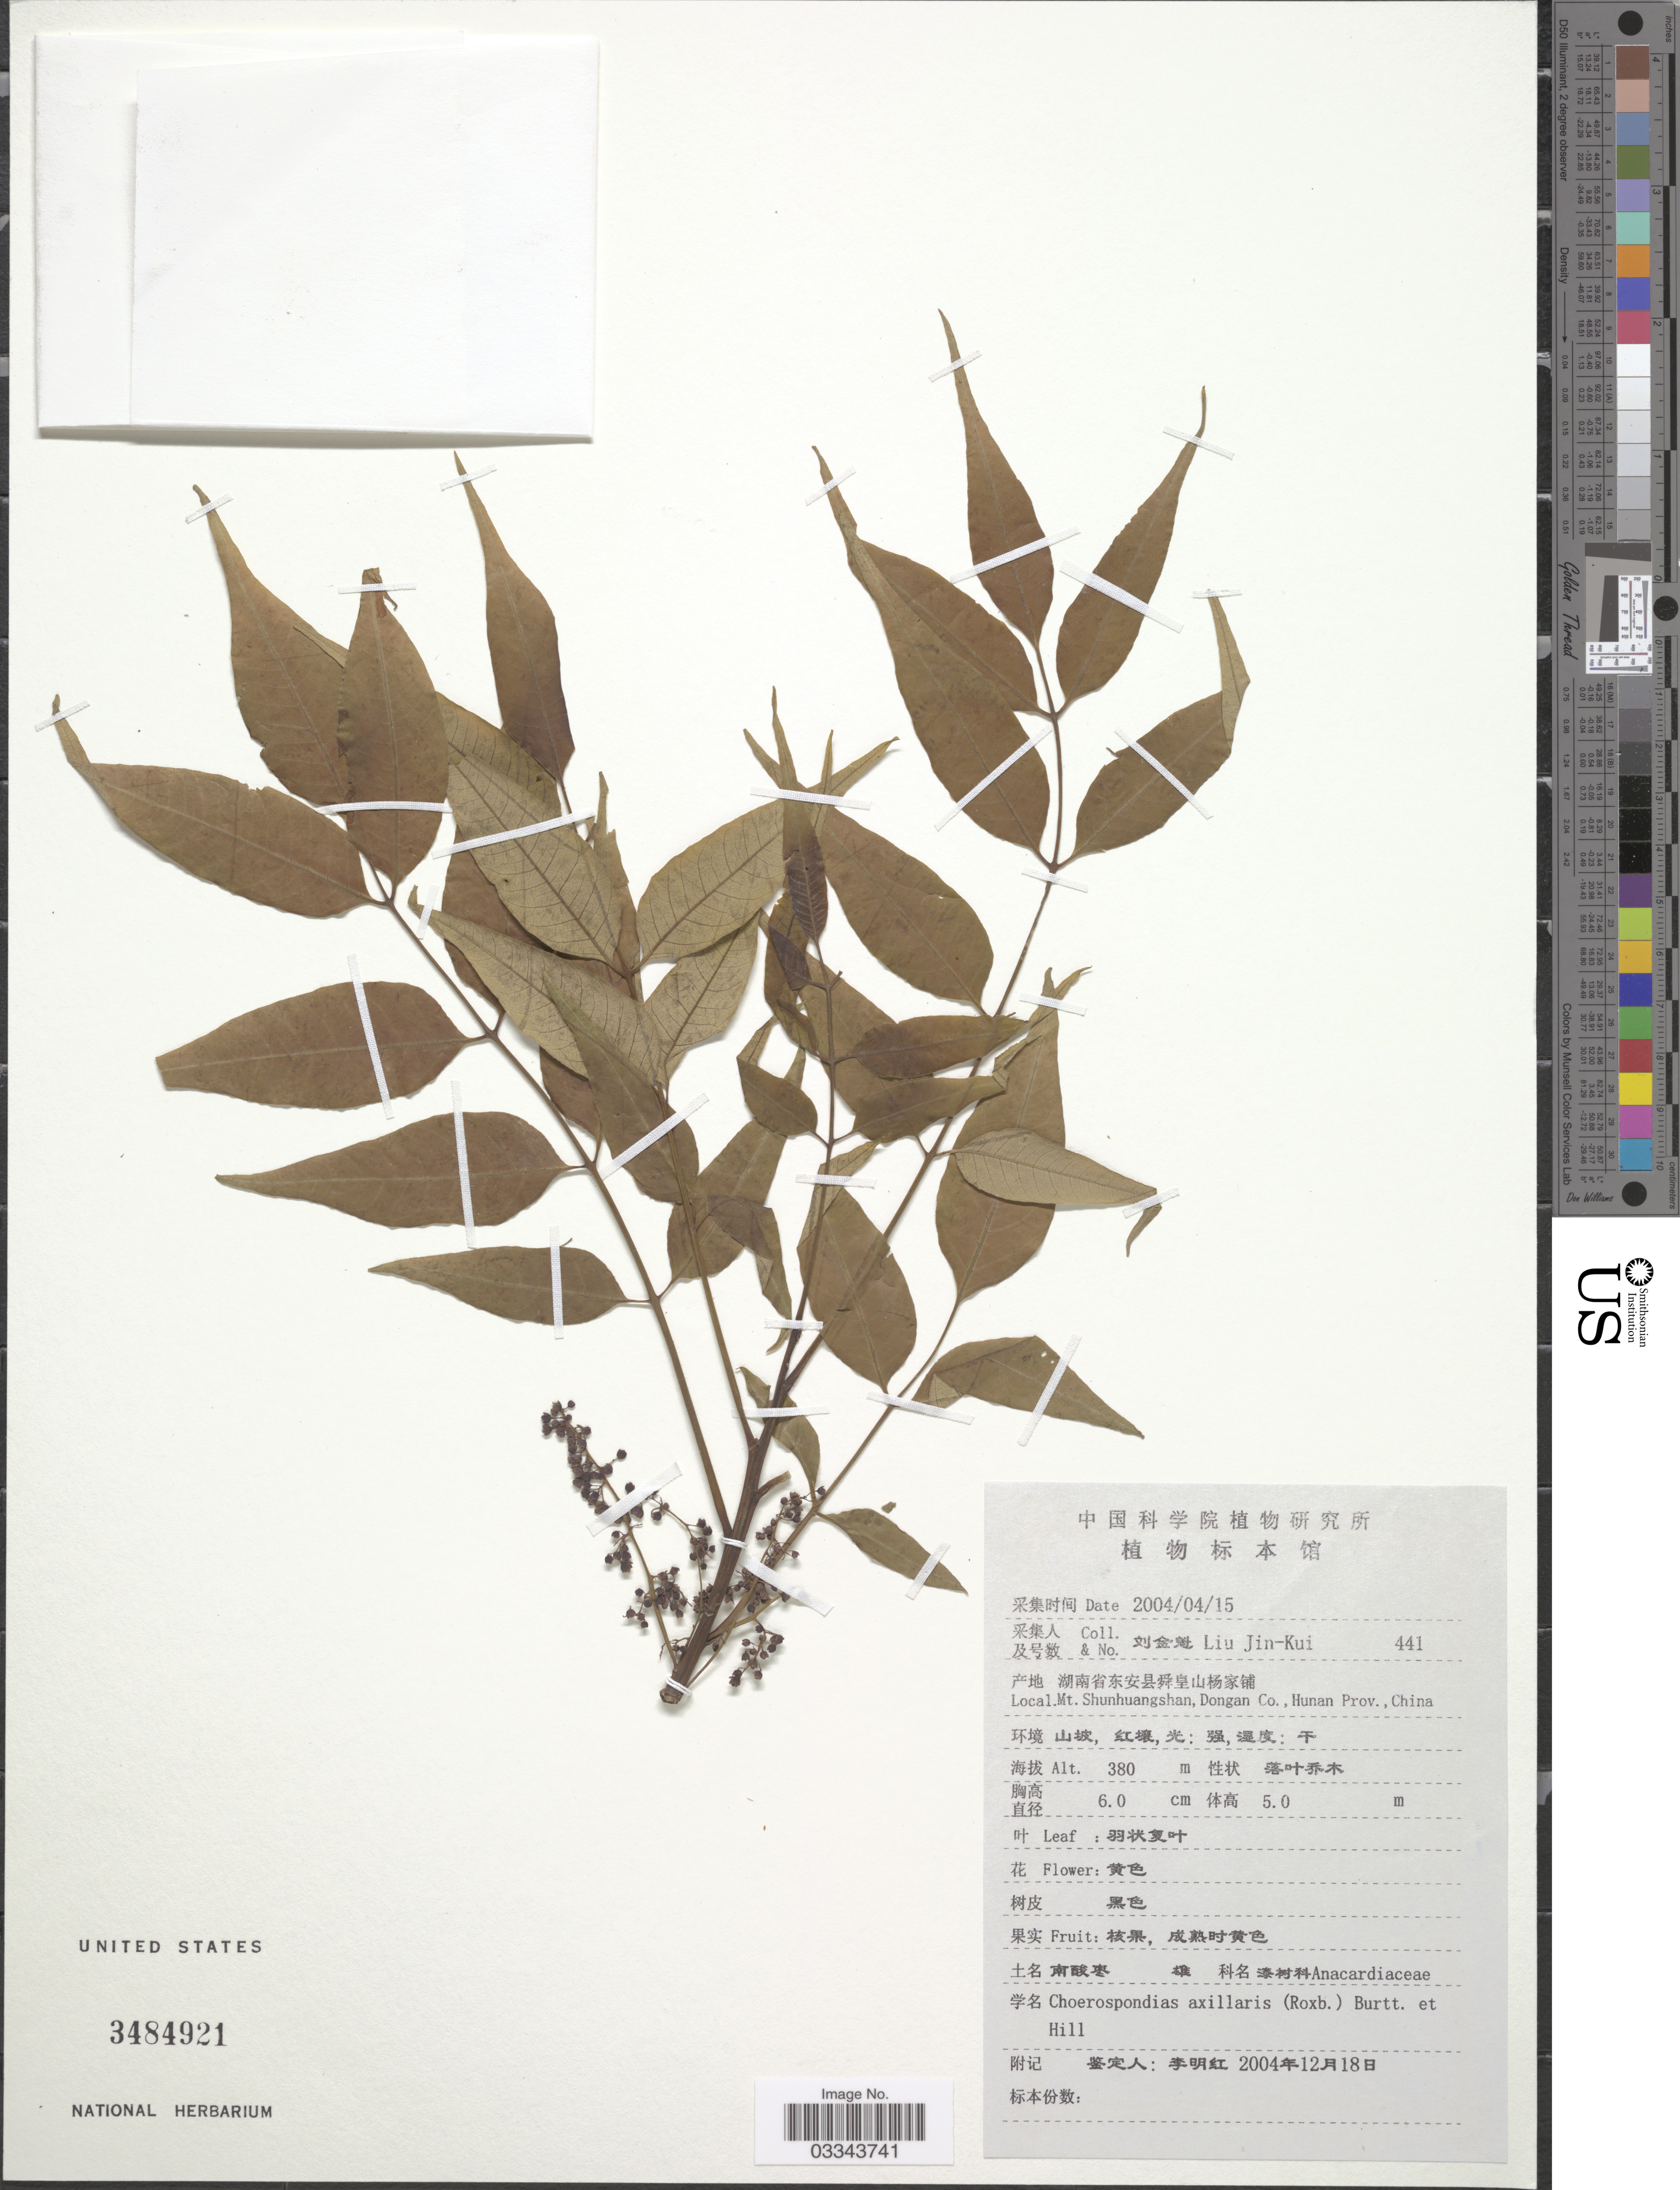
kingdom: Plantae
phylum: Tracheophyta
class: Magnoliopsida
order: Sapindales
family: Anacardiaceae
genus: Choerospondias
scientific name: Choerospondias axillaris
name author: (Roxb.) B.L. Burtt & A.W. Hill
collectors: Liu Jin-Kui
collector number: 441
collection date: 2004-04-15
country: China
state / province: Hunan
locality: X Mt. Shunhuangshan, Dongan Co.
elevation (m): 380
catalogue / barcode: US 3484921